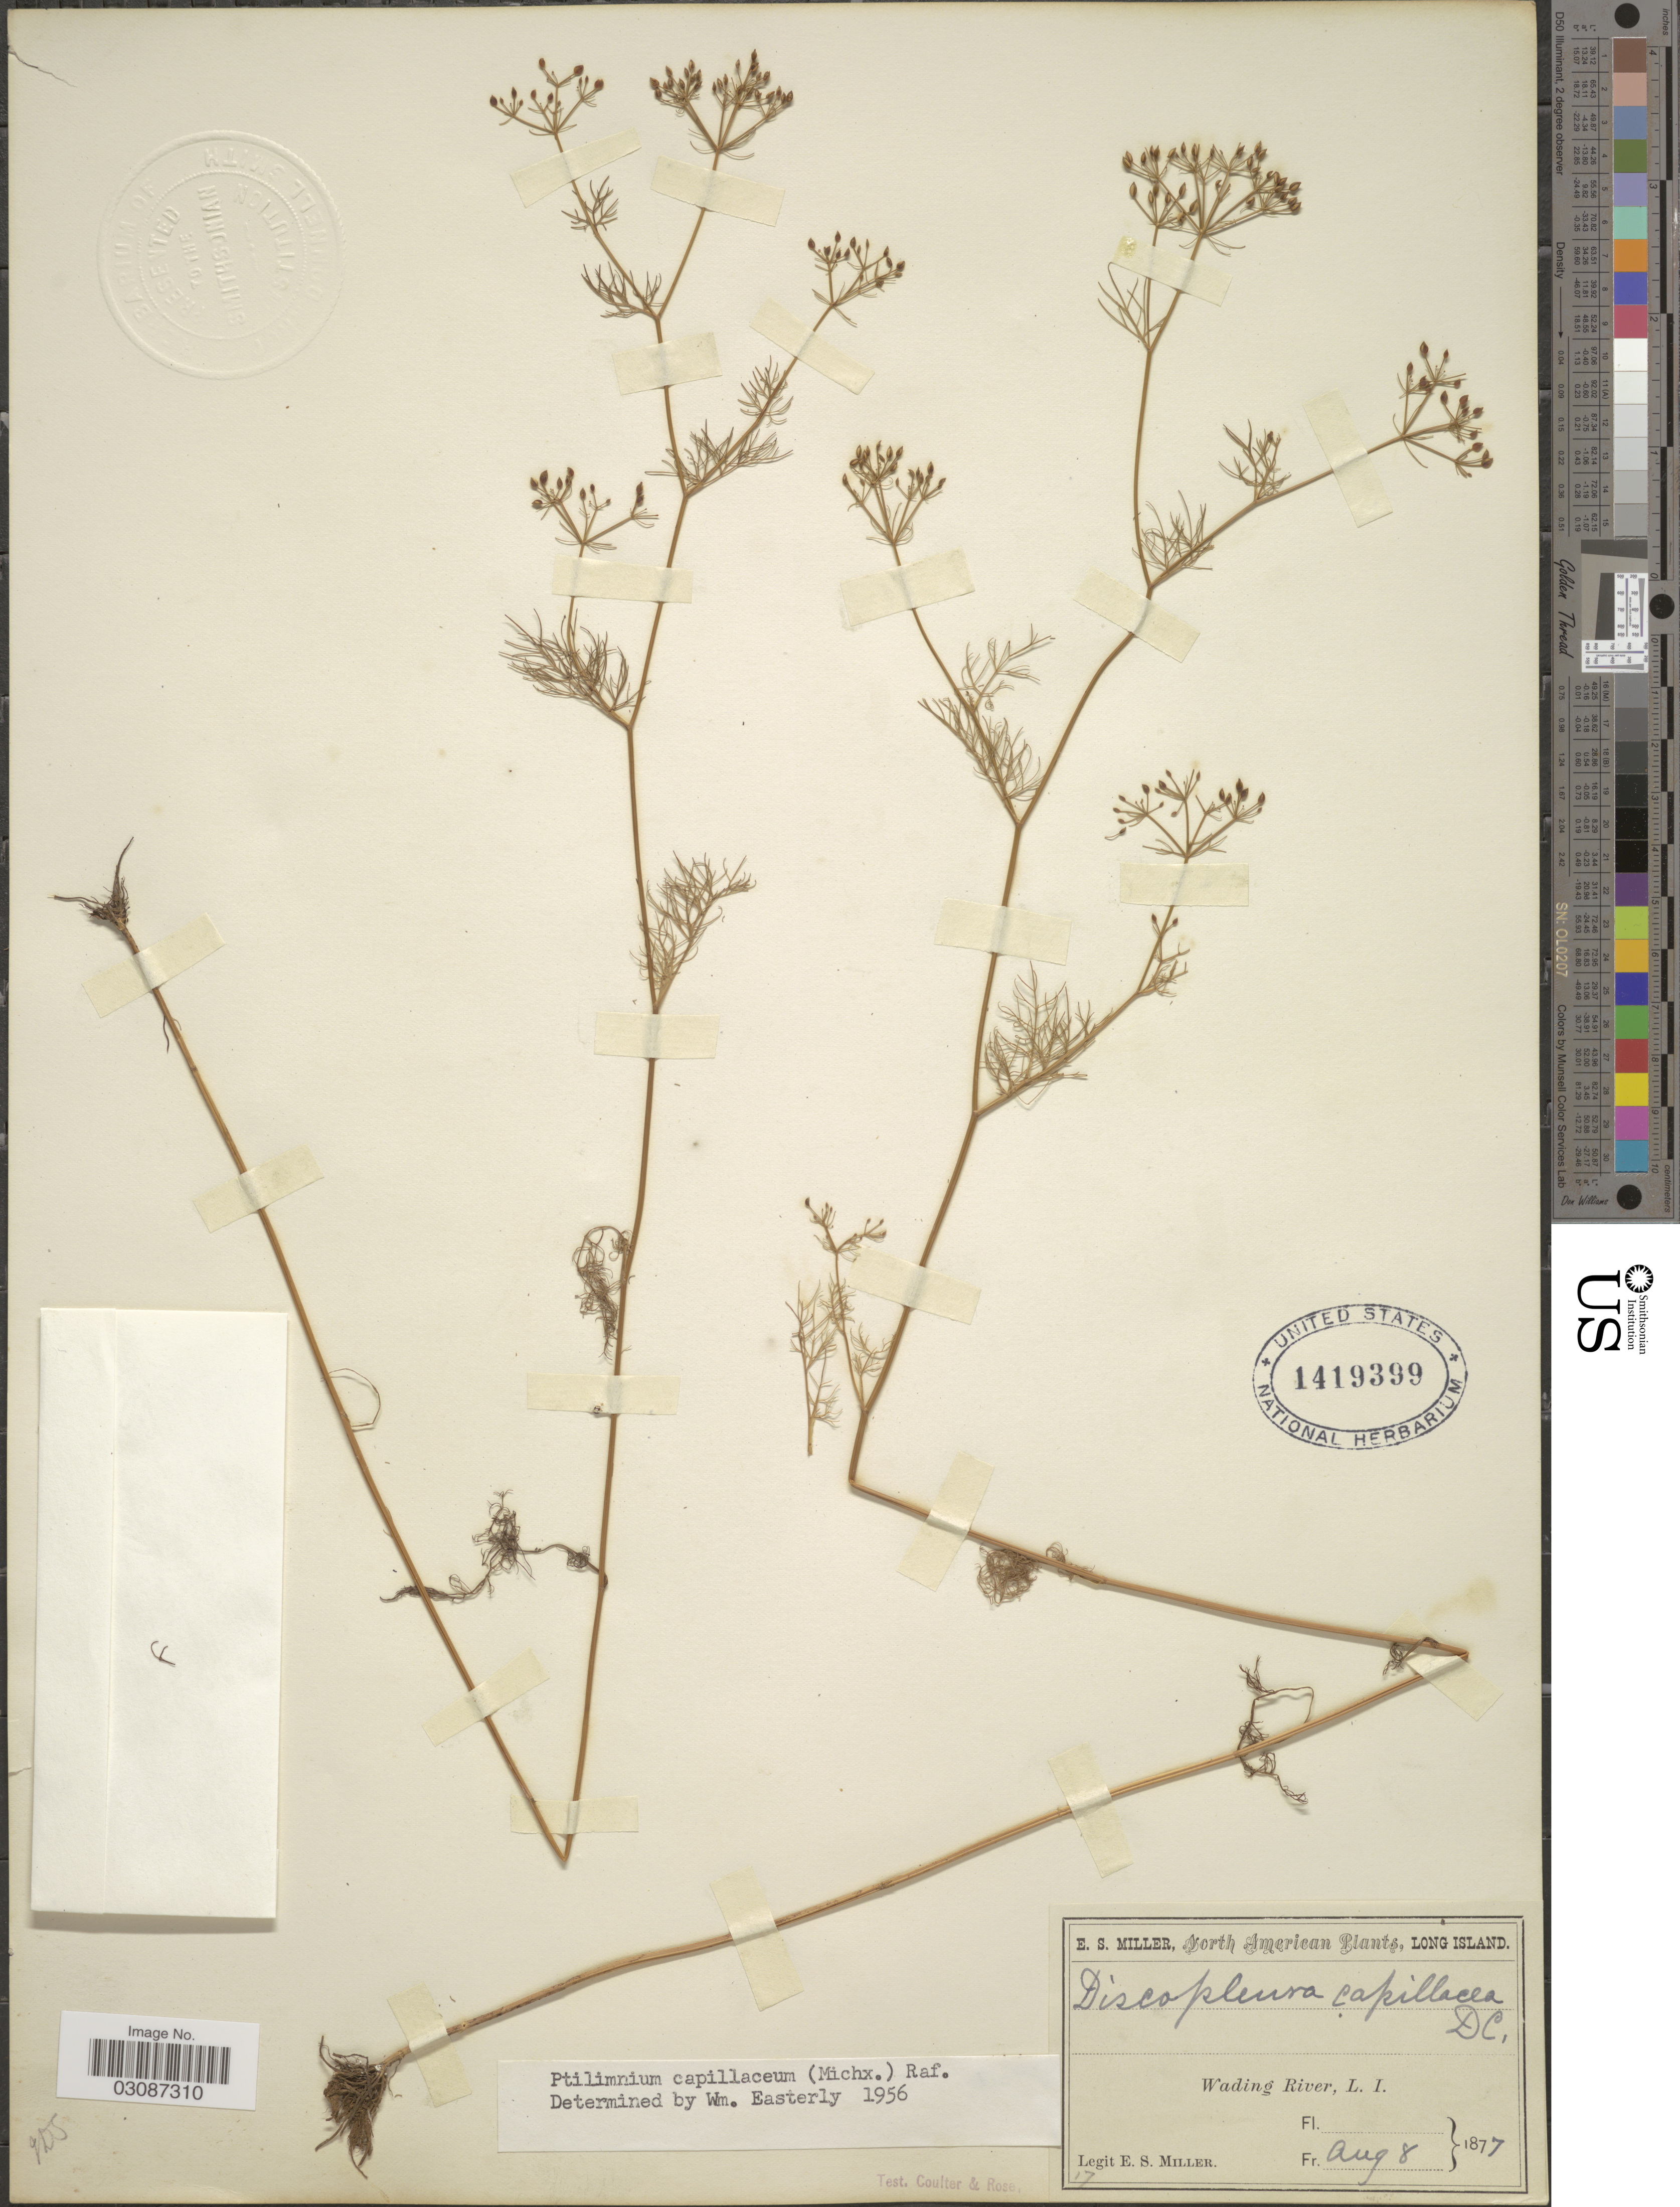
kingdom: Plantae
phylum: Tracheophyta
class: Magnoliopsida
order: Apiales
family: Apiaceae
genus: Ptilimnium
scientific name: Ptilimnium capillaceum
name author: (Michx.) Raf.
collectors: E. S. Miller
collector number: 17?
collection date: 1877-08-08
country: United States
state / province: New York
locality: Wading River, L. I.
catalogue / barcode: US 1419399